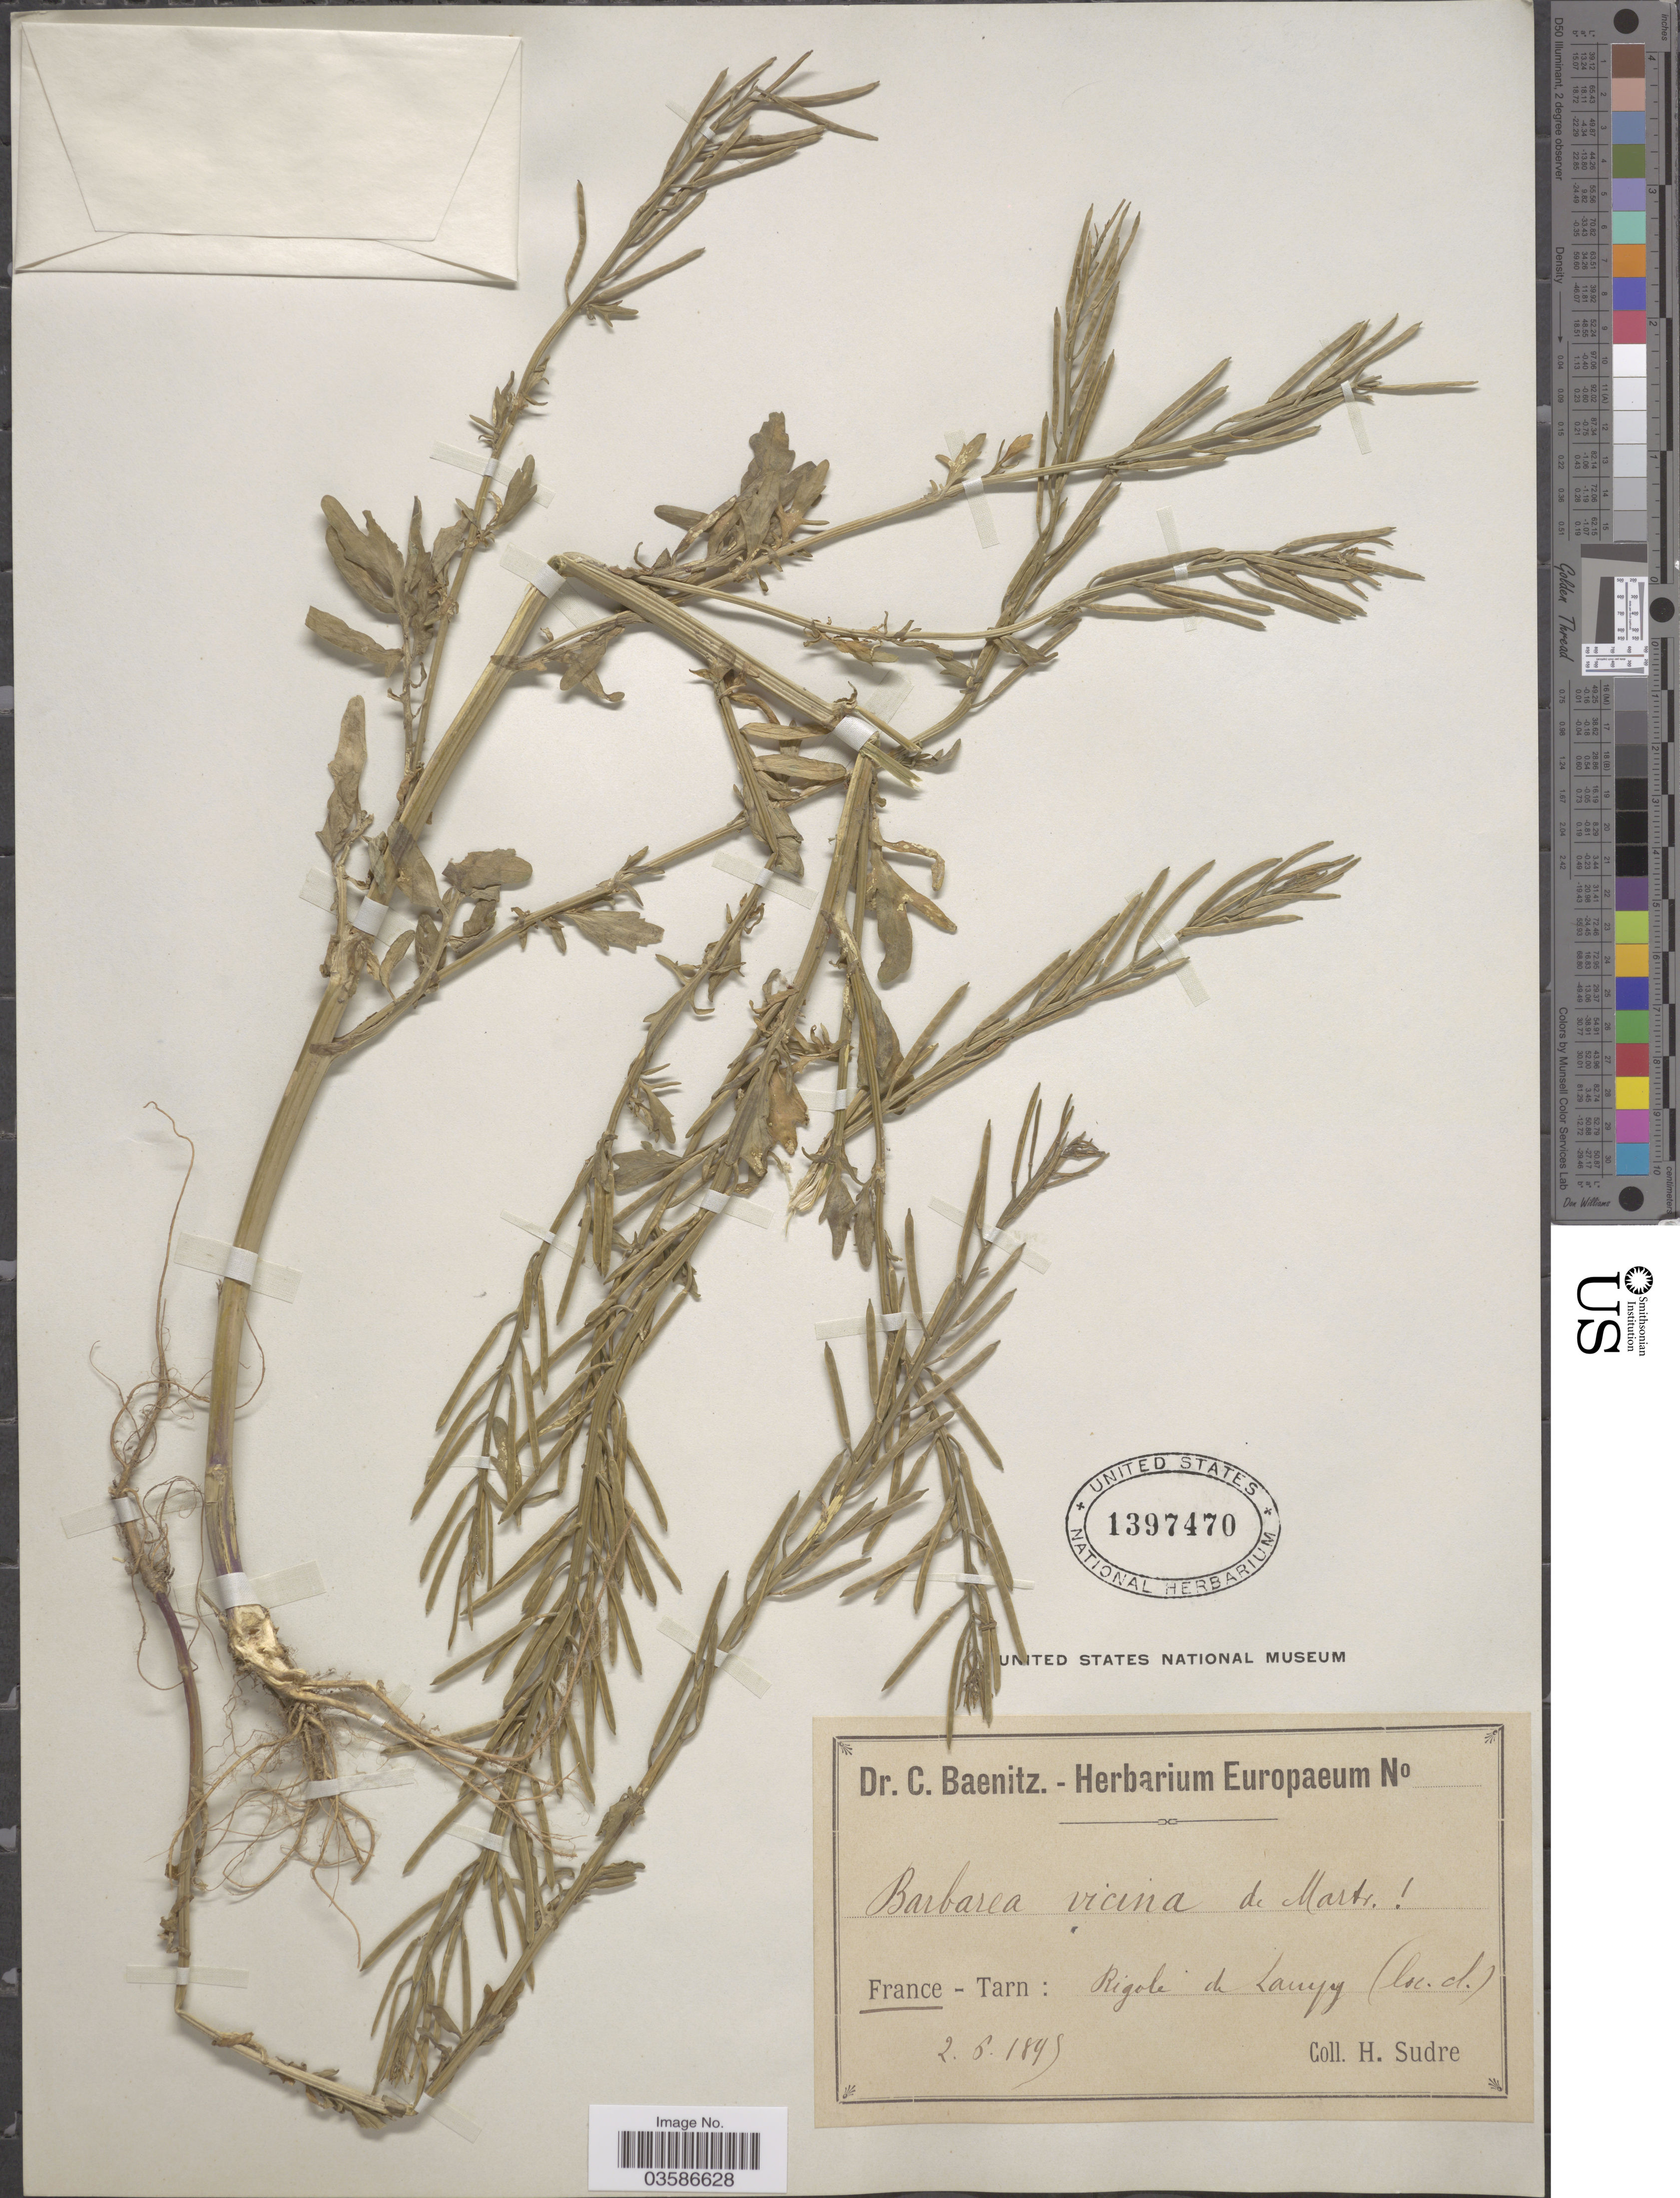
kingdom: Plantae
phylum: Tracheophyta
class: Magnoliopsida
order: Brassicales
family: Brassicaceae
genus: Barbarea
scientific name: Barbarea vicina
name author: Martrin-Donos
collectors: H. Sudre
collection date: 1895-06-02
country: France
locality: Tarn: Rigole de Lampy.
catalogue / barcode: US 1397470